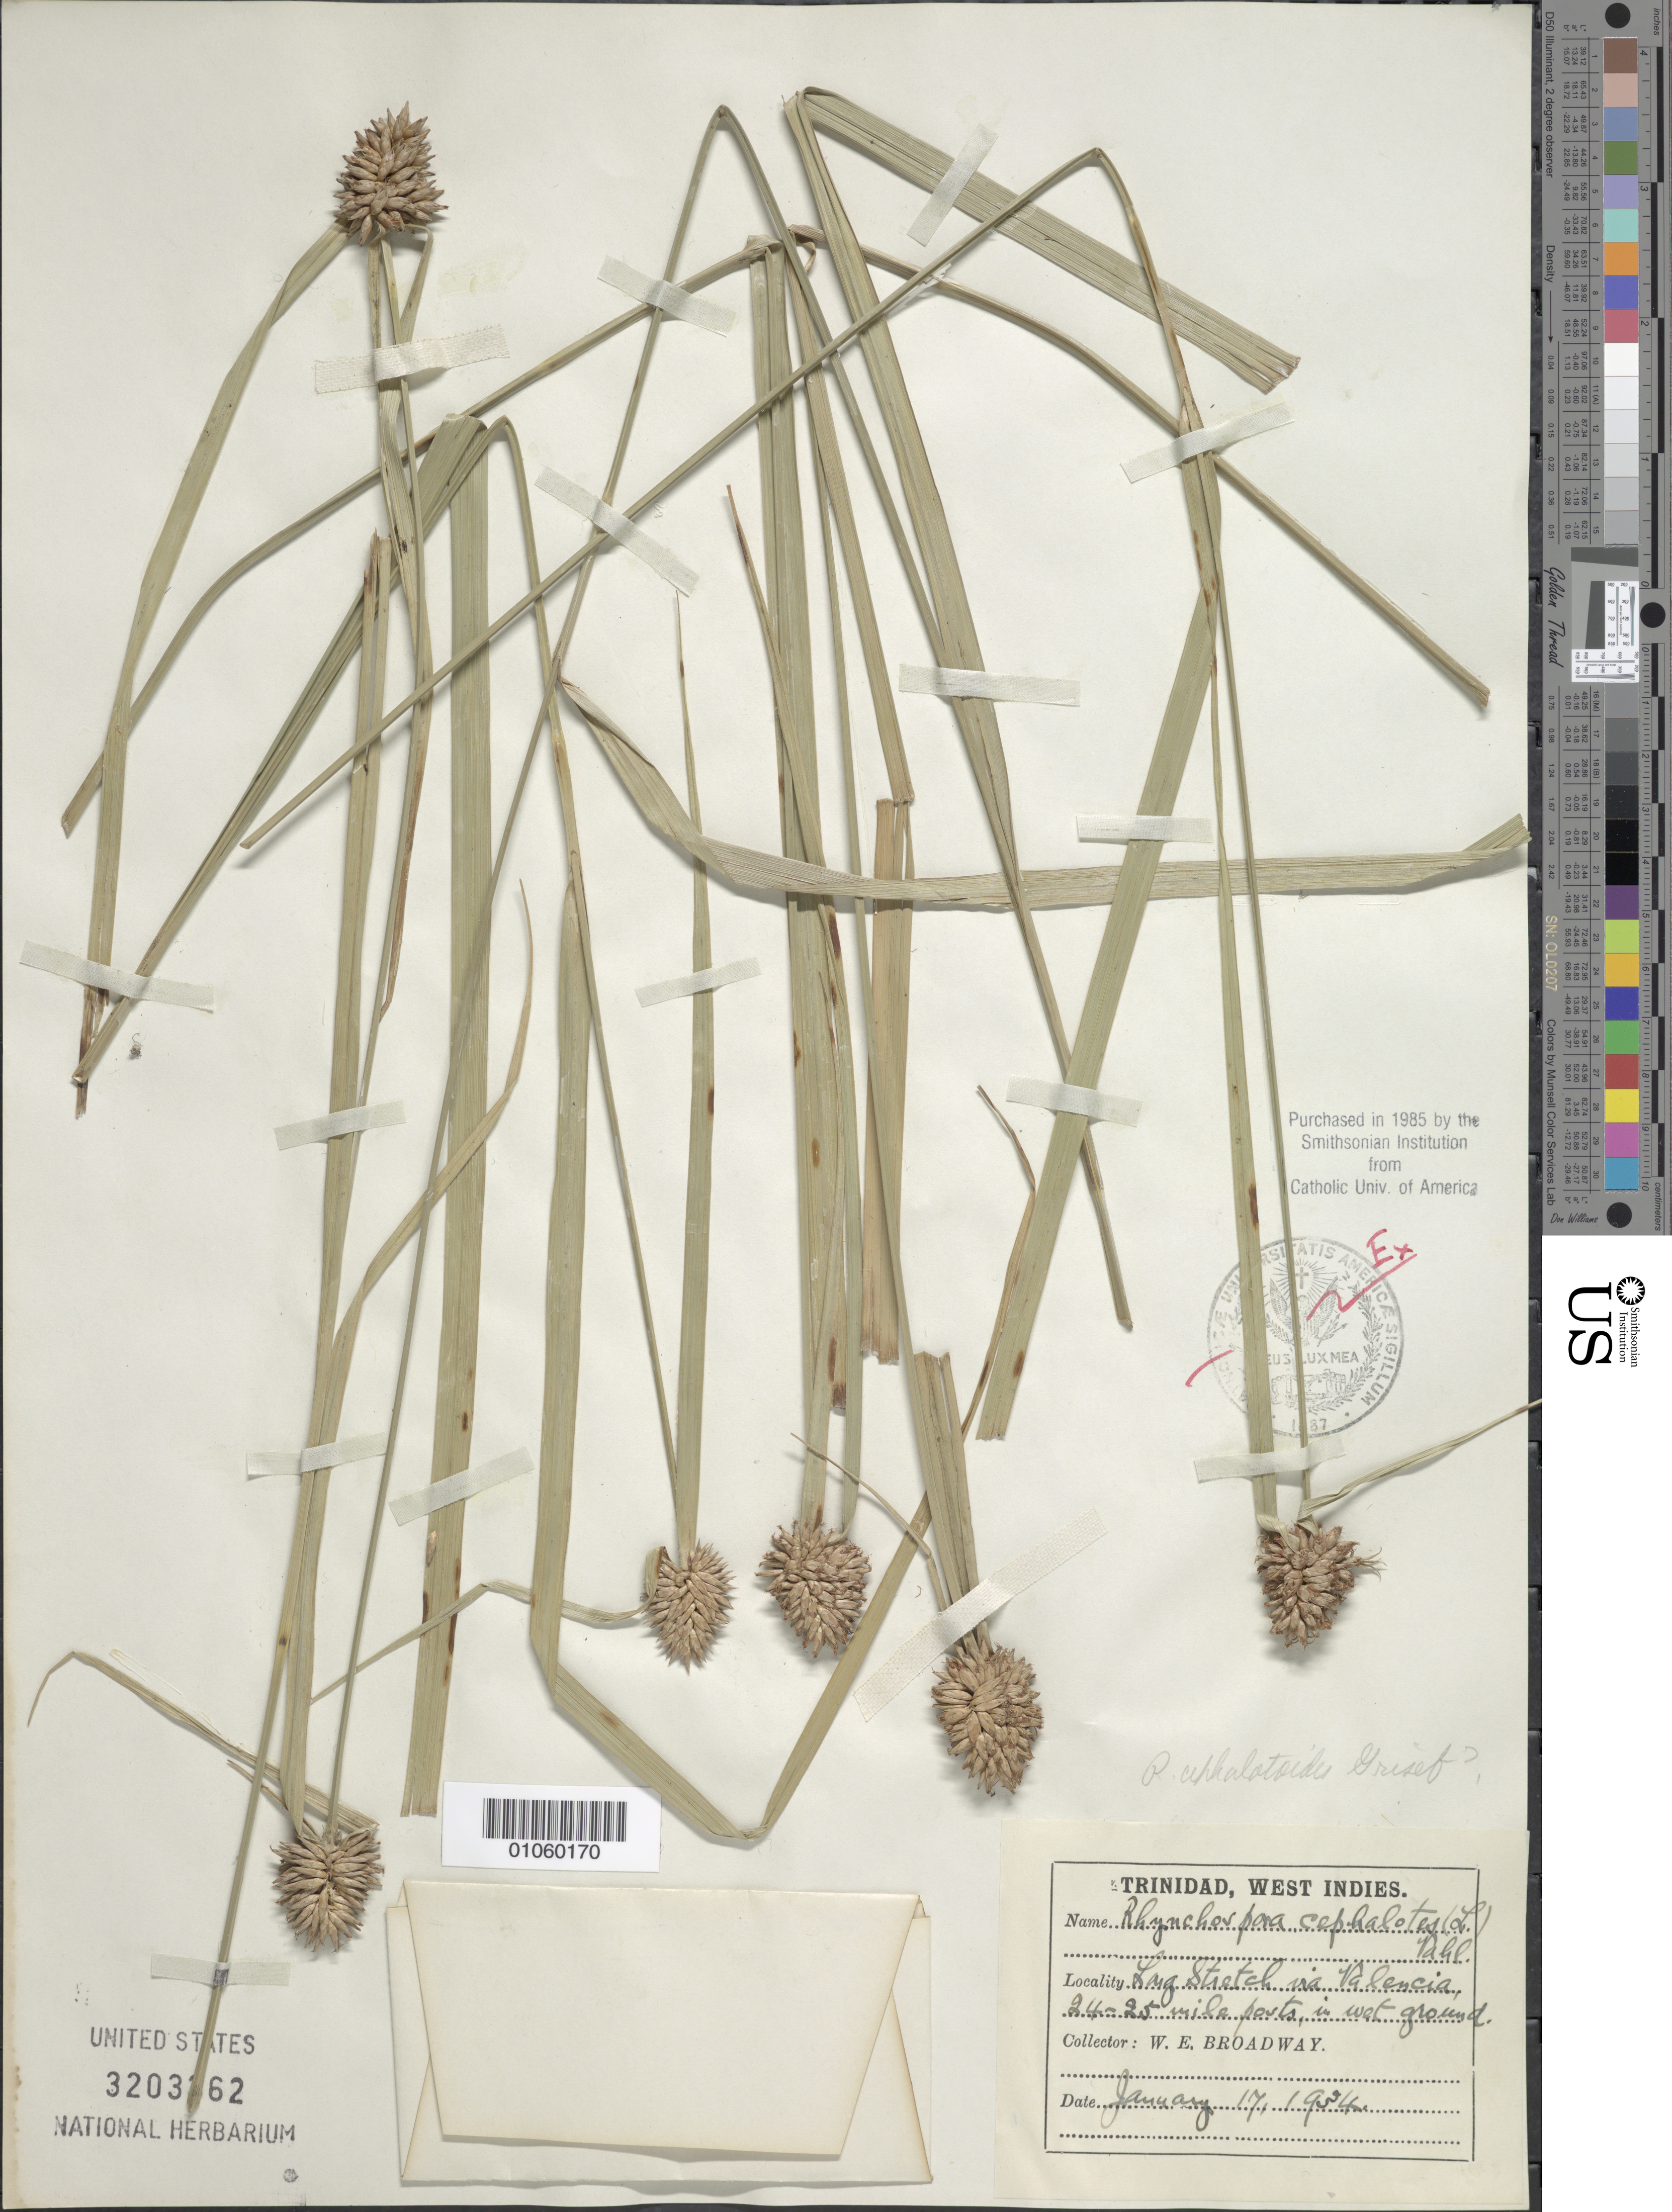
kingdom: Plantae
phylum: Tracheophyta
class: Liliopsida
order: Poales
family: Cyperaceae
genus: Rhynchospora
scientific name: Rhynchospora cephalotes var. cephalotes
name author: (L.) Vahl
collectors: W. E. Broadway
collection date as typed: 17 Jan 1934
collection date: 1934-01-17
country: Trinidad and Tobago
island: Trinidad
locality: Long Stretch via Valencia, 24-25 mile posts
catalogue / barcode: US 3203362